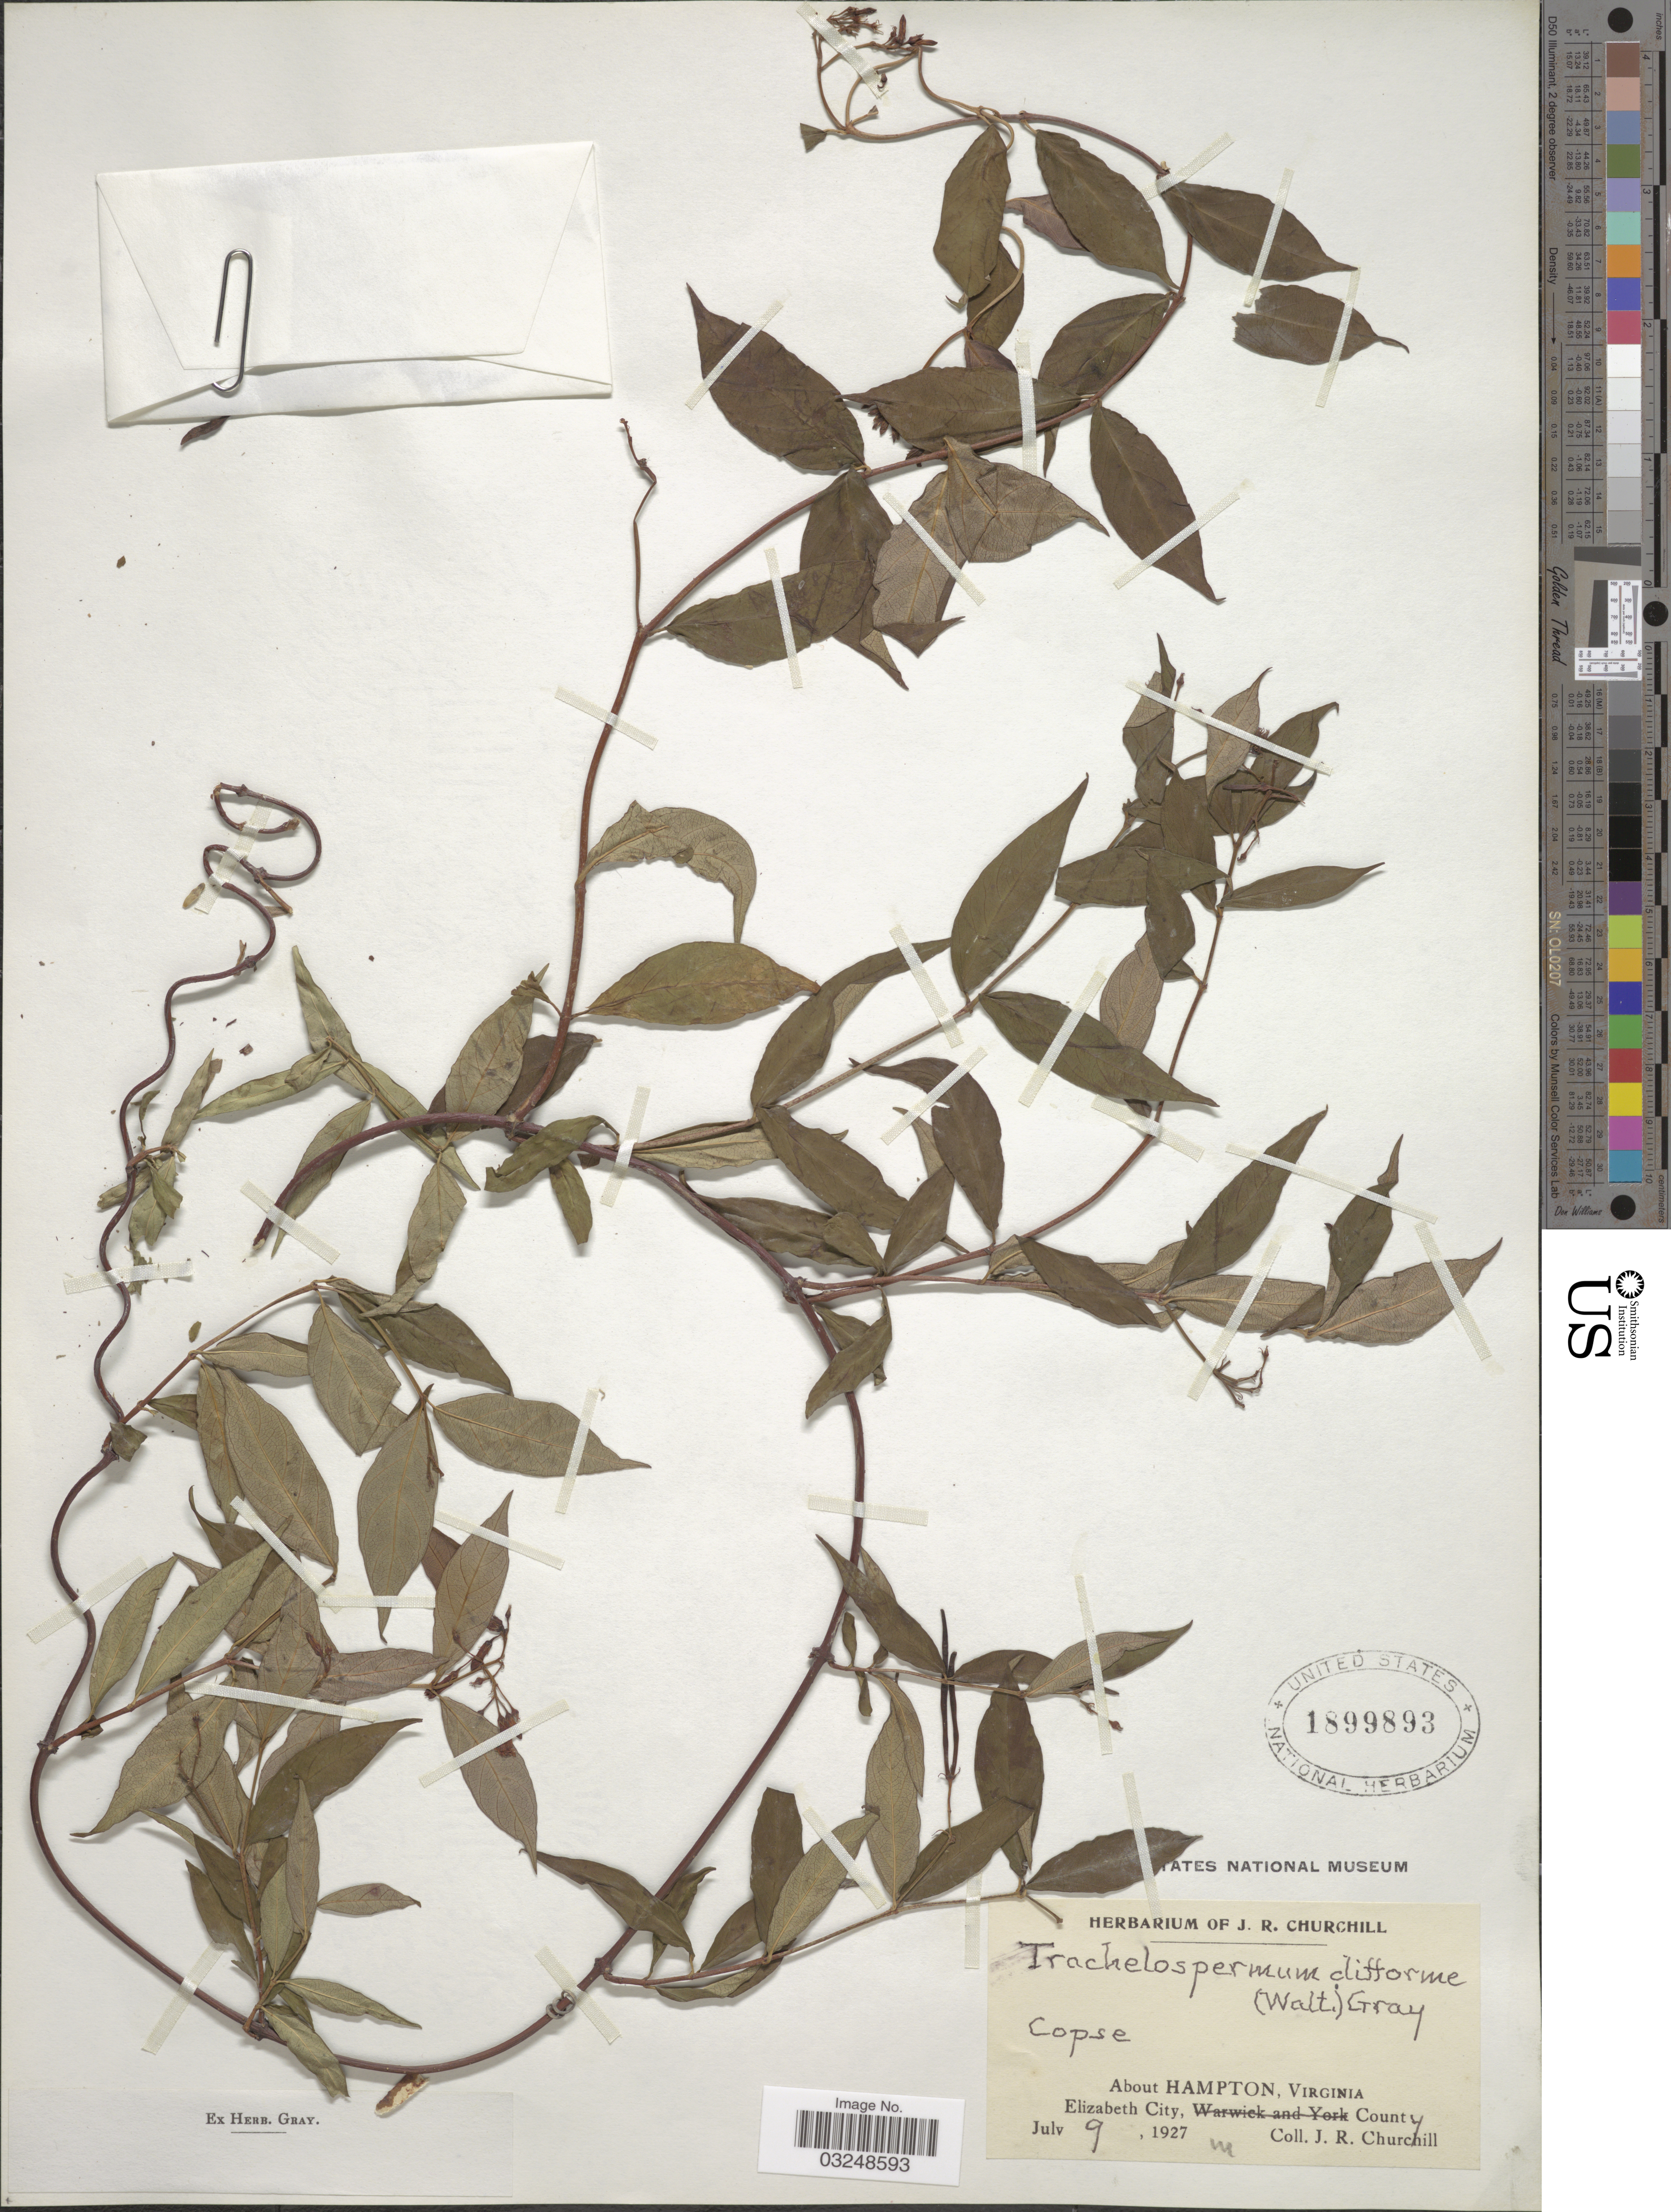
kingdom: Plantae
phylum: Tracheophyta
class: Magnoliopsida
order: Gentianales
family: Apocynaceae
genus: Trachelospermum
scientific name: Trachelospermum difforme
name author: (Walter) A. Gray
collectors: J. Churchill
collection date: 1927-07-09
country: United States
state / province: Virginia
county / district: City of Hampton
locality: About Hampton, Virginia, Elizabeth City, County.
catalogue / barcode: US 1899893